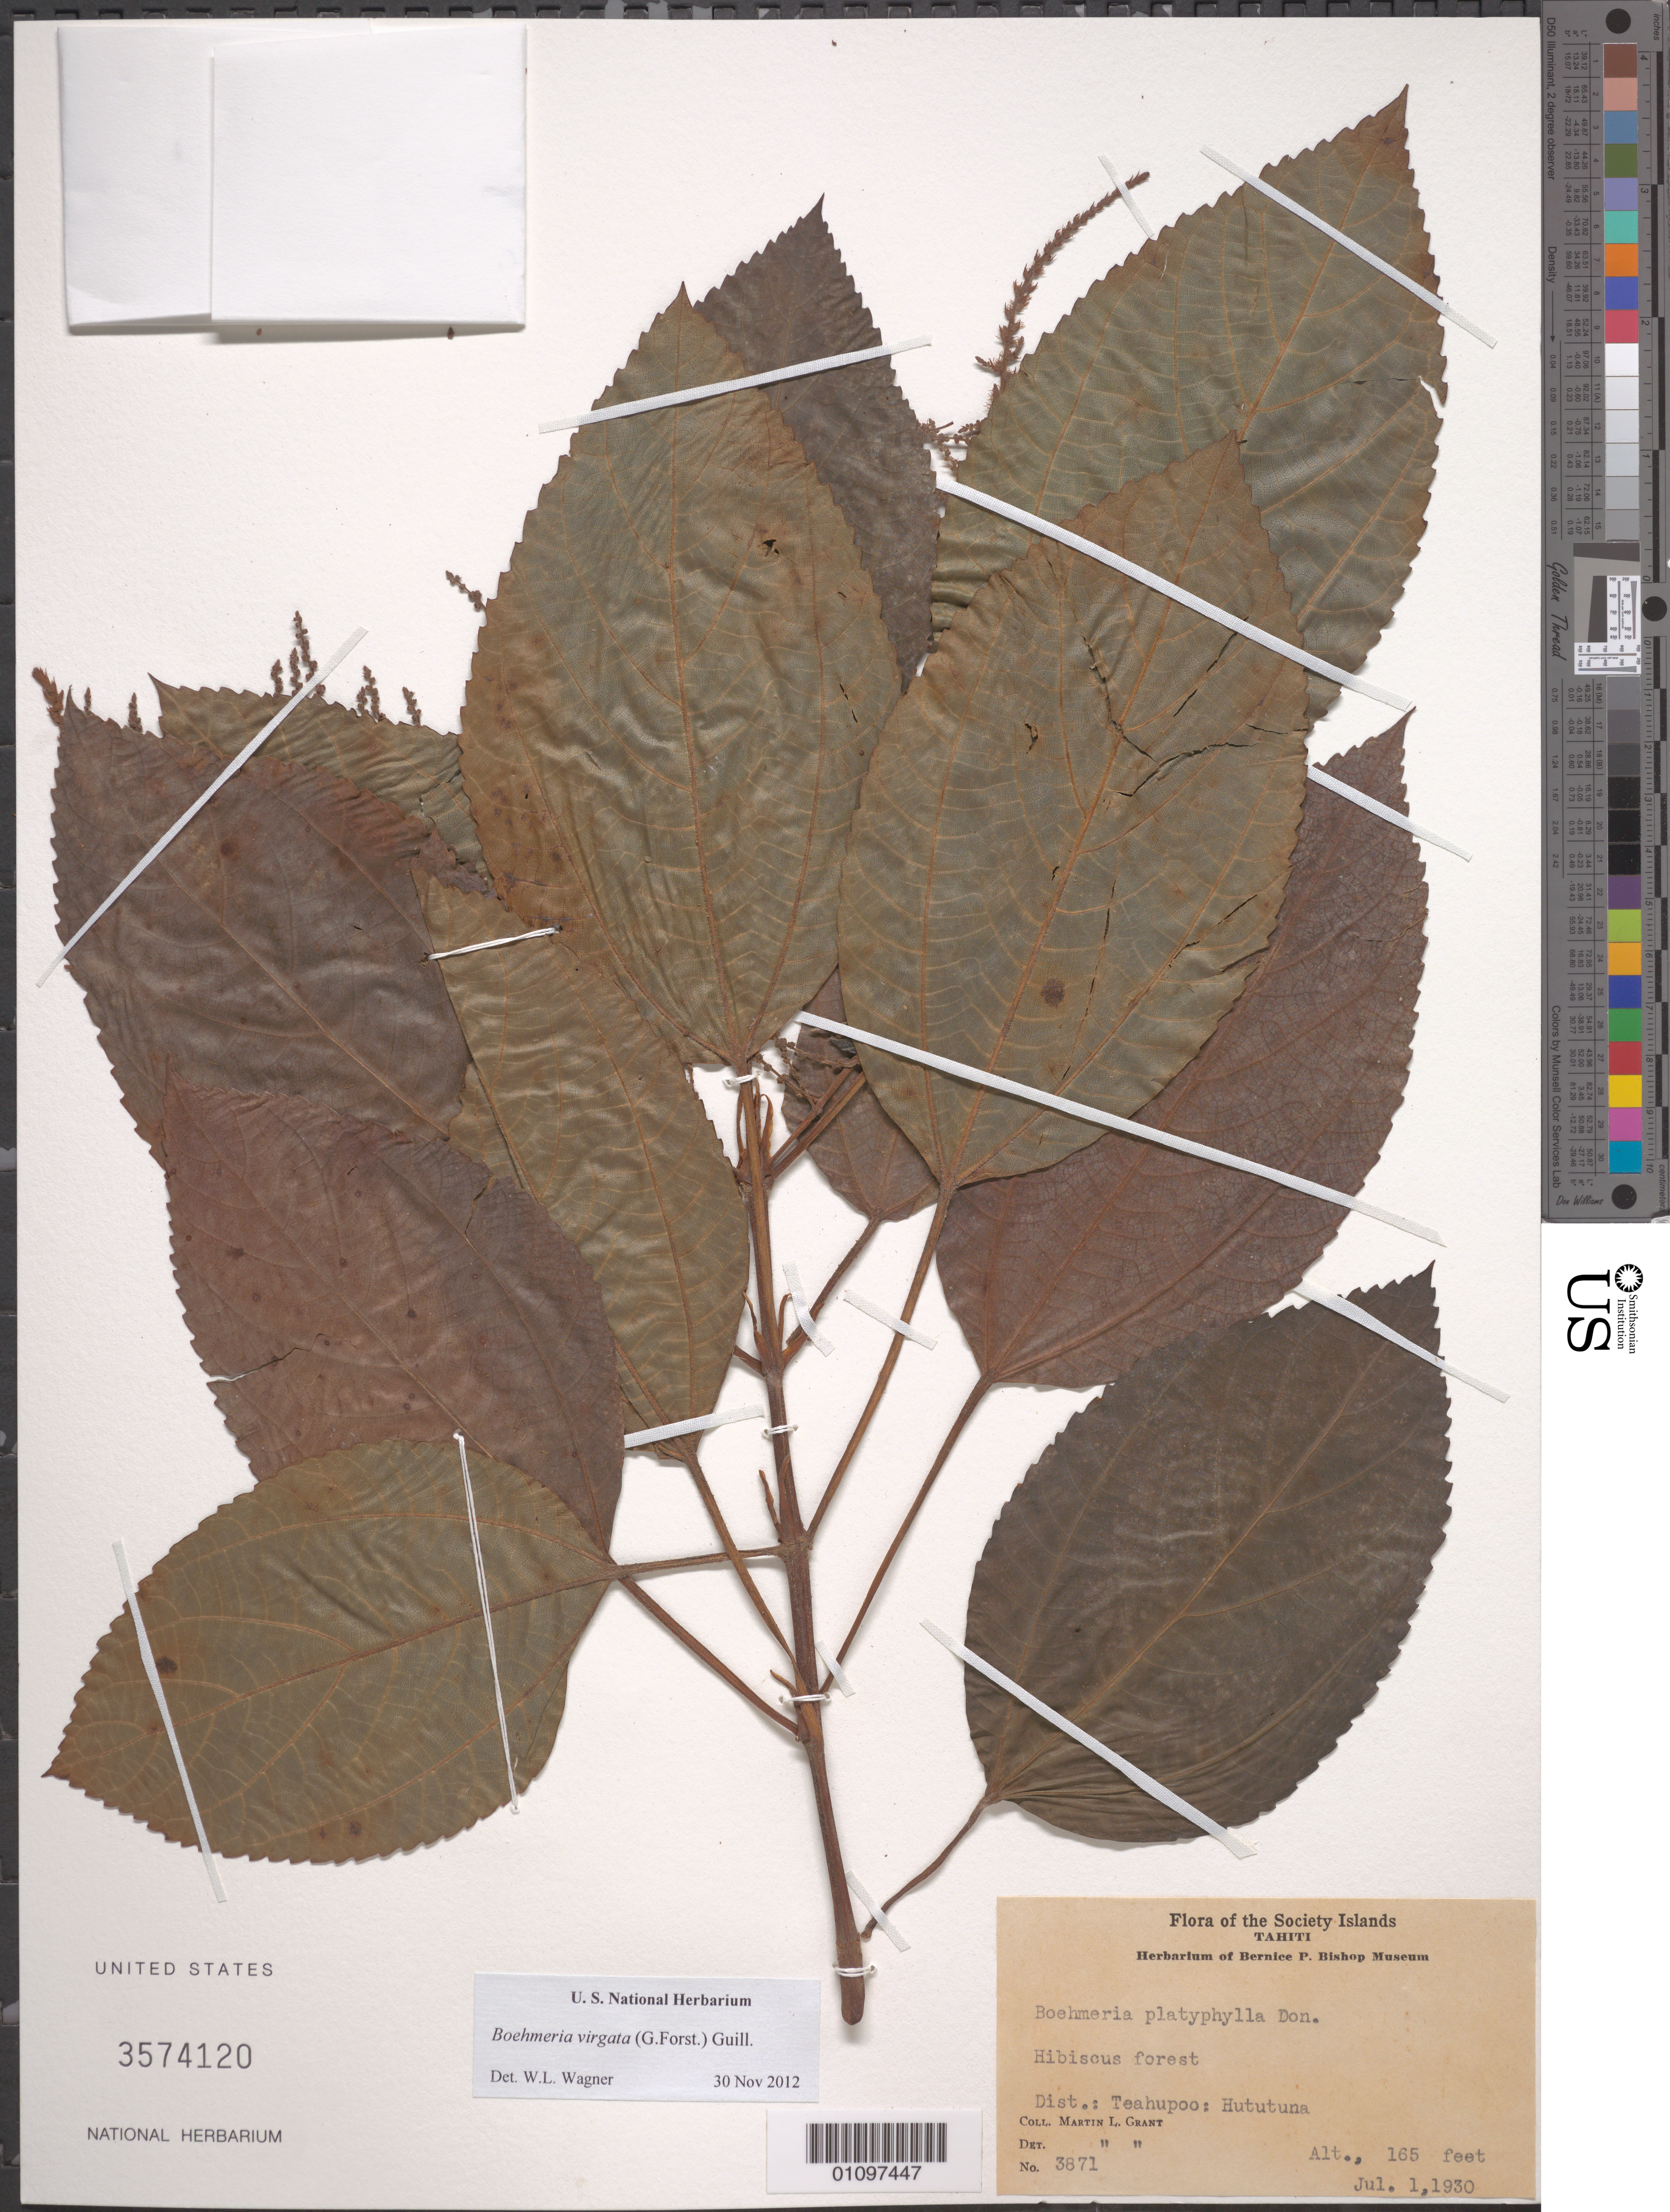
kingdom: Plantae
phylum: Tracheophyta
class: Magnoliopsida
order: Rosales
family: Urticaceae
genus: Boehmeria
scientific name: Boehmeria virgata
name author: (G. Forst.) Guill.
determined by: Wagner, W. L., (BOT), Smithsonian Institution - National Museum of Natural History (UNITED STATES)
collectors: M. L. Grant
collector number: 3871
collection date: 1930-07-01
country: French Polynesia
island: Tahiti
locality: Teahupoo: Hututuna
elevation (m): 50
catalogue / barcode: US 3574120